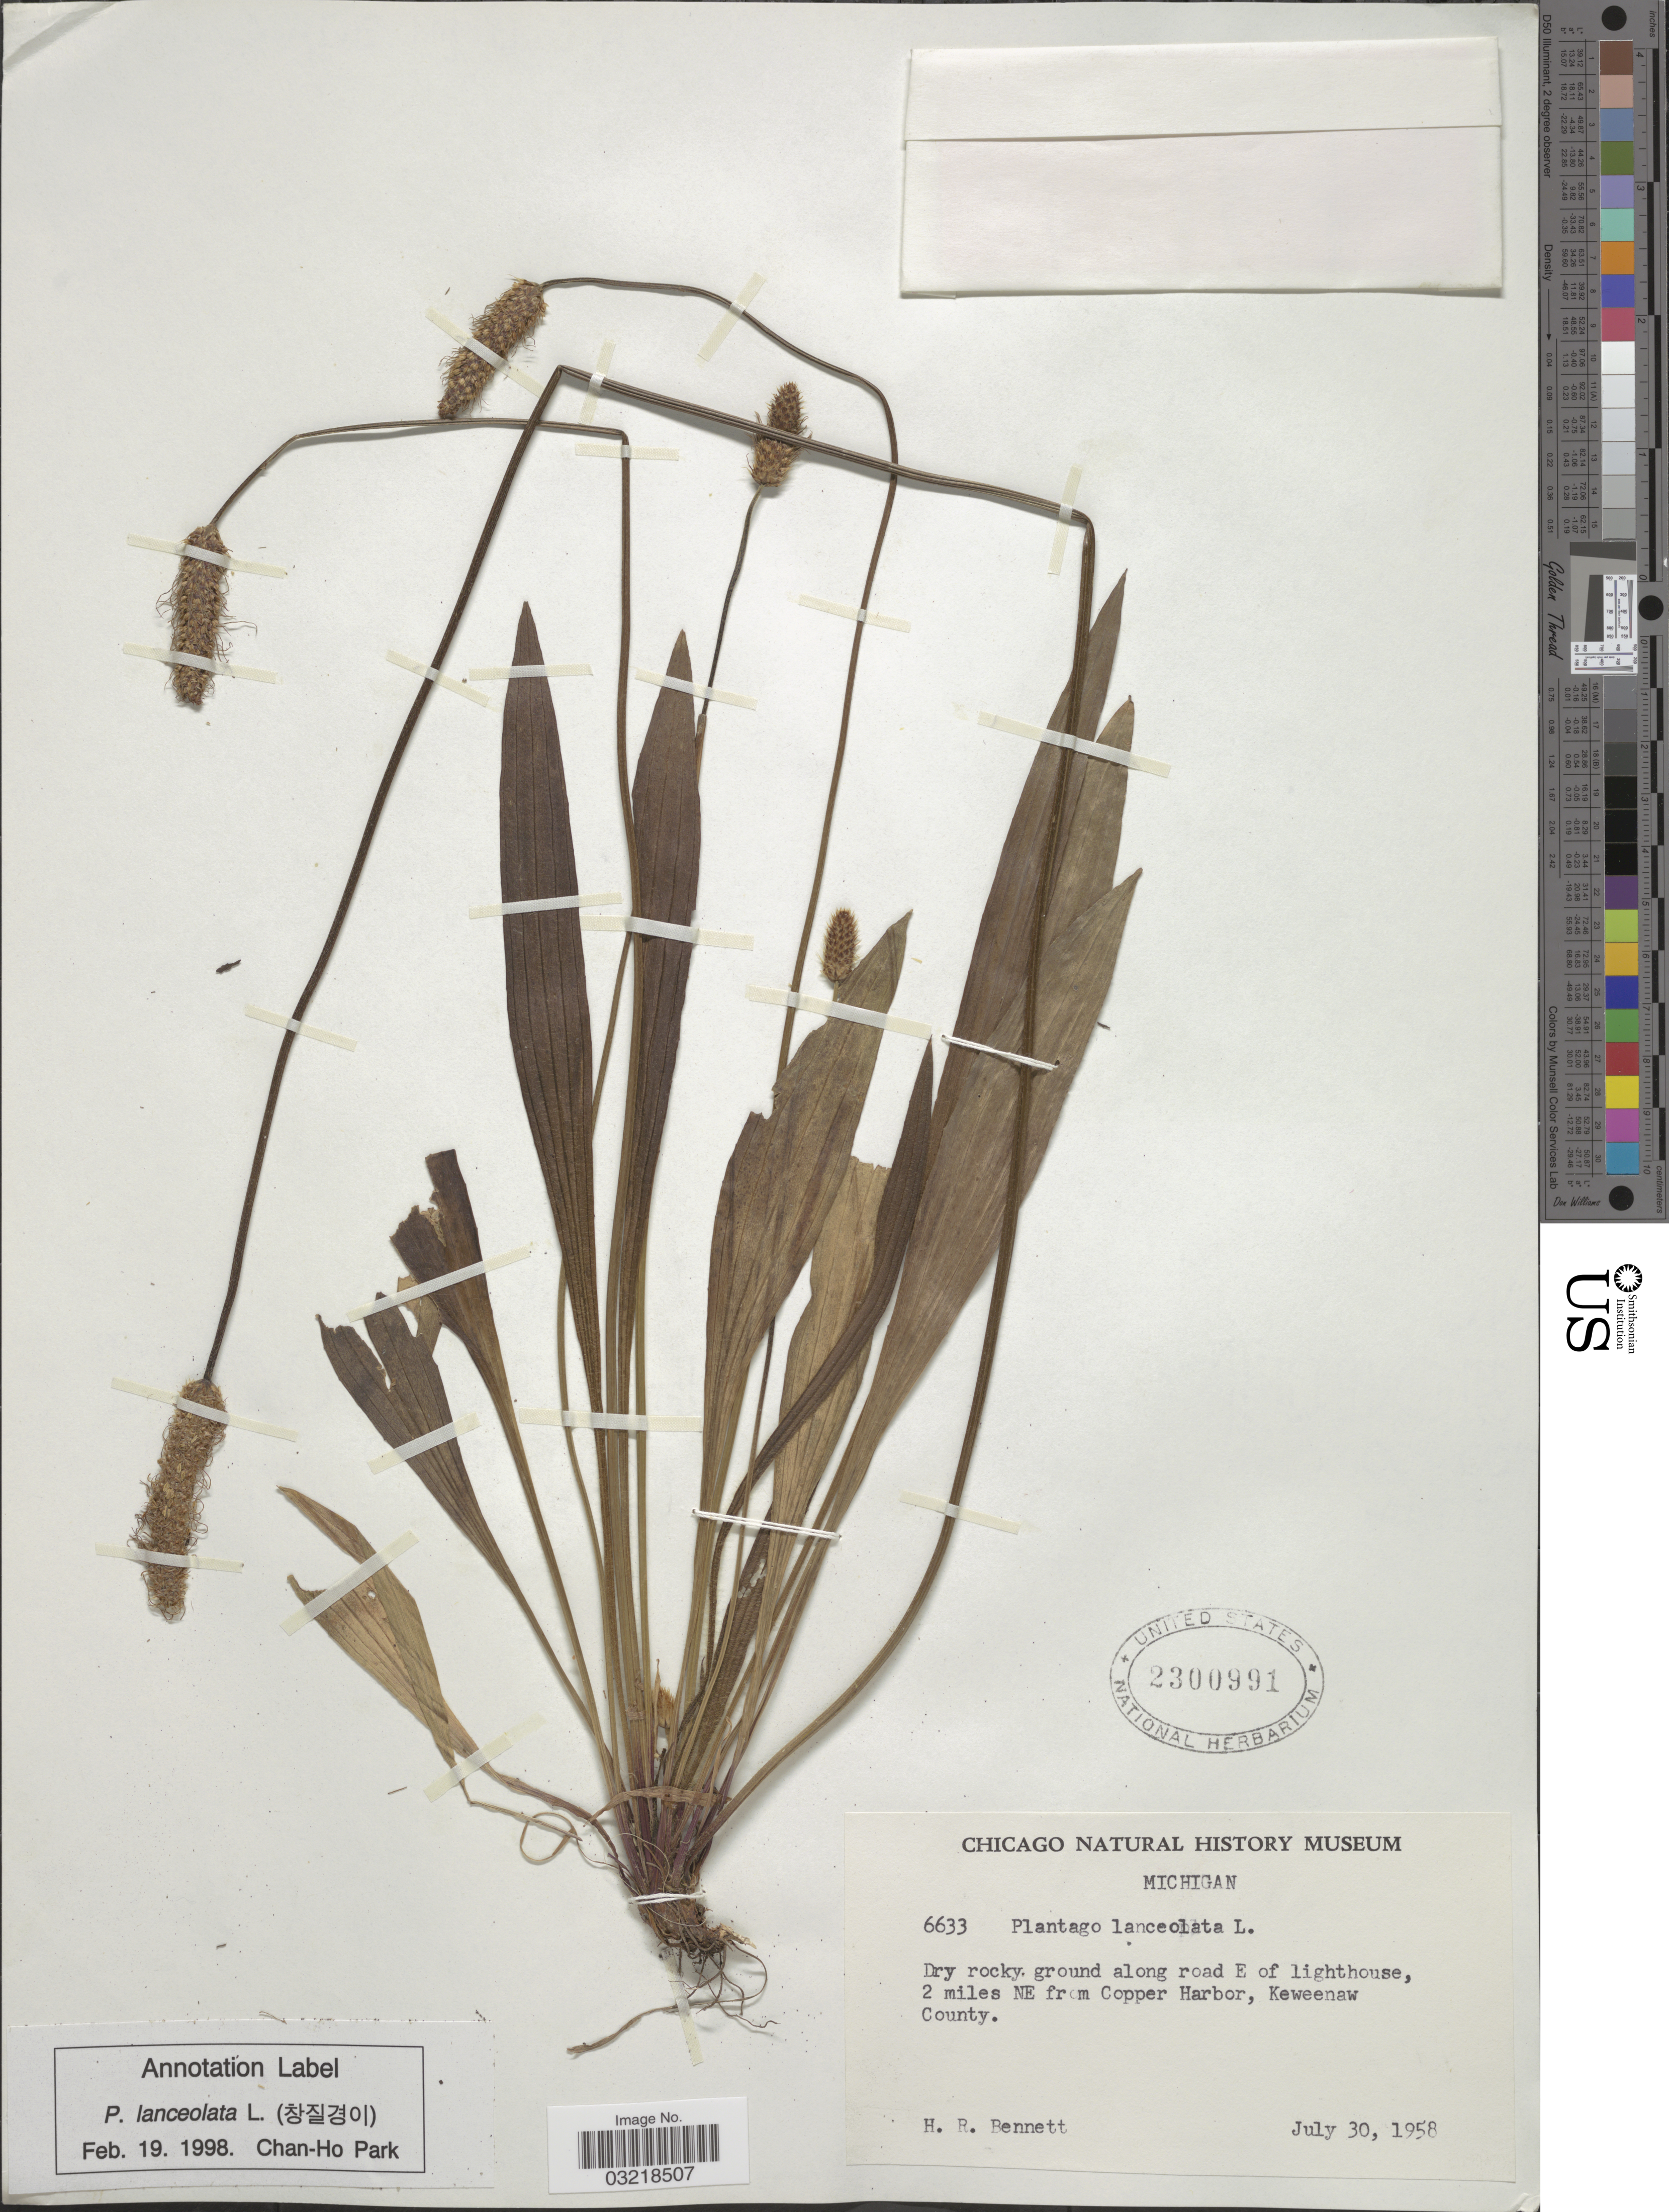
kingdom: Plantae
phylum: Tracheophyta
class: Magnoliopsida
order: Lamiales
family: Plantaginaceae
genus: Plantago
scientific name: Plantago lanceolata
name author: L.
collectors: H. R. Bennett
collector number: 6633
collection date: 1958-07-30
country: United States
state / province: Michigan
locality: Dry rocky ground along road E of lighthouse, 2 miles NE from Copper Harbor, Keweenaw County.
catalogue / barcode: US 2300991